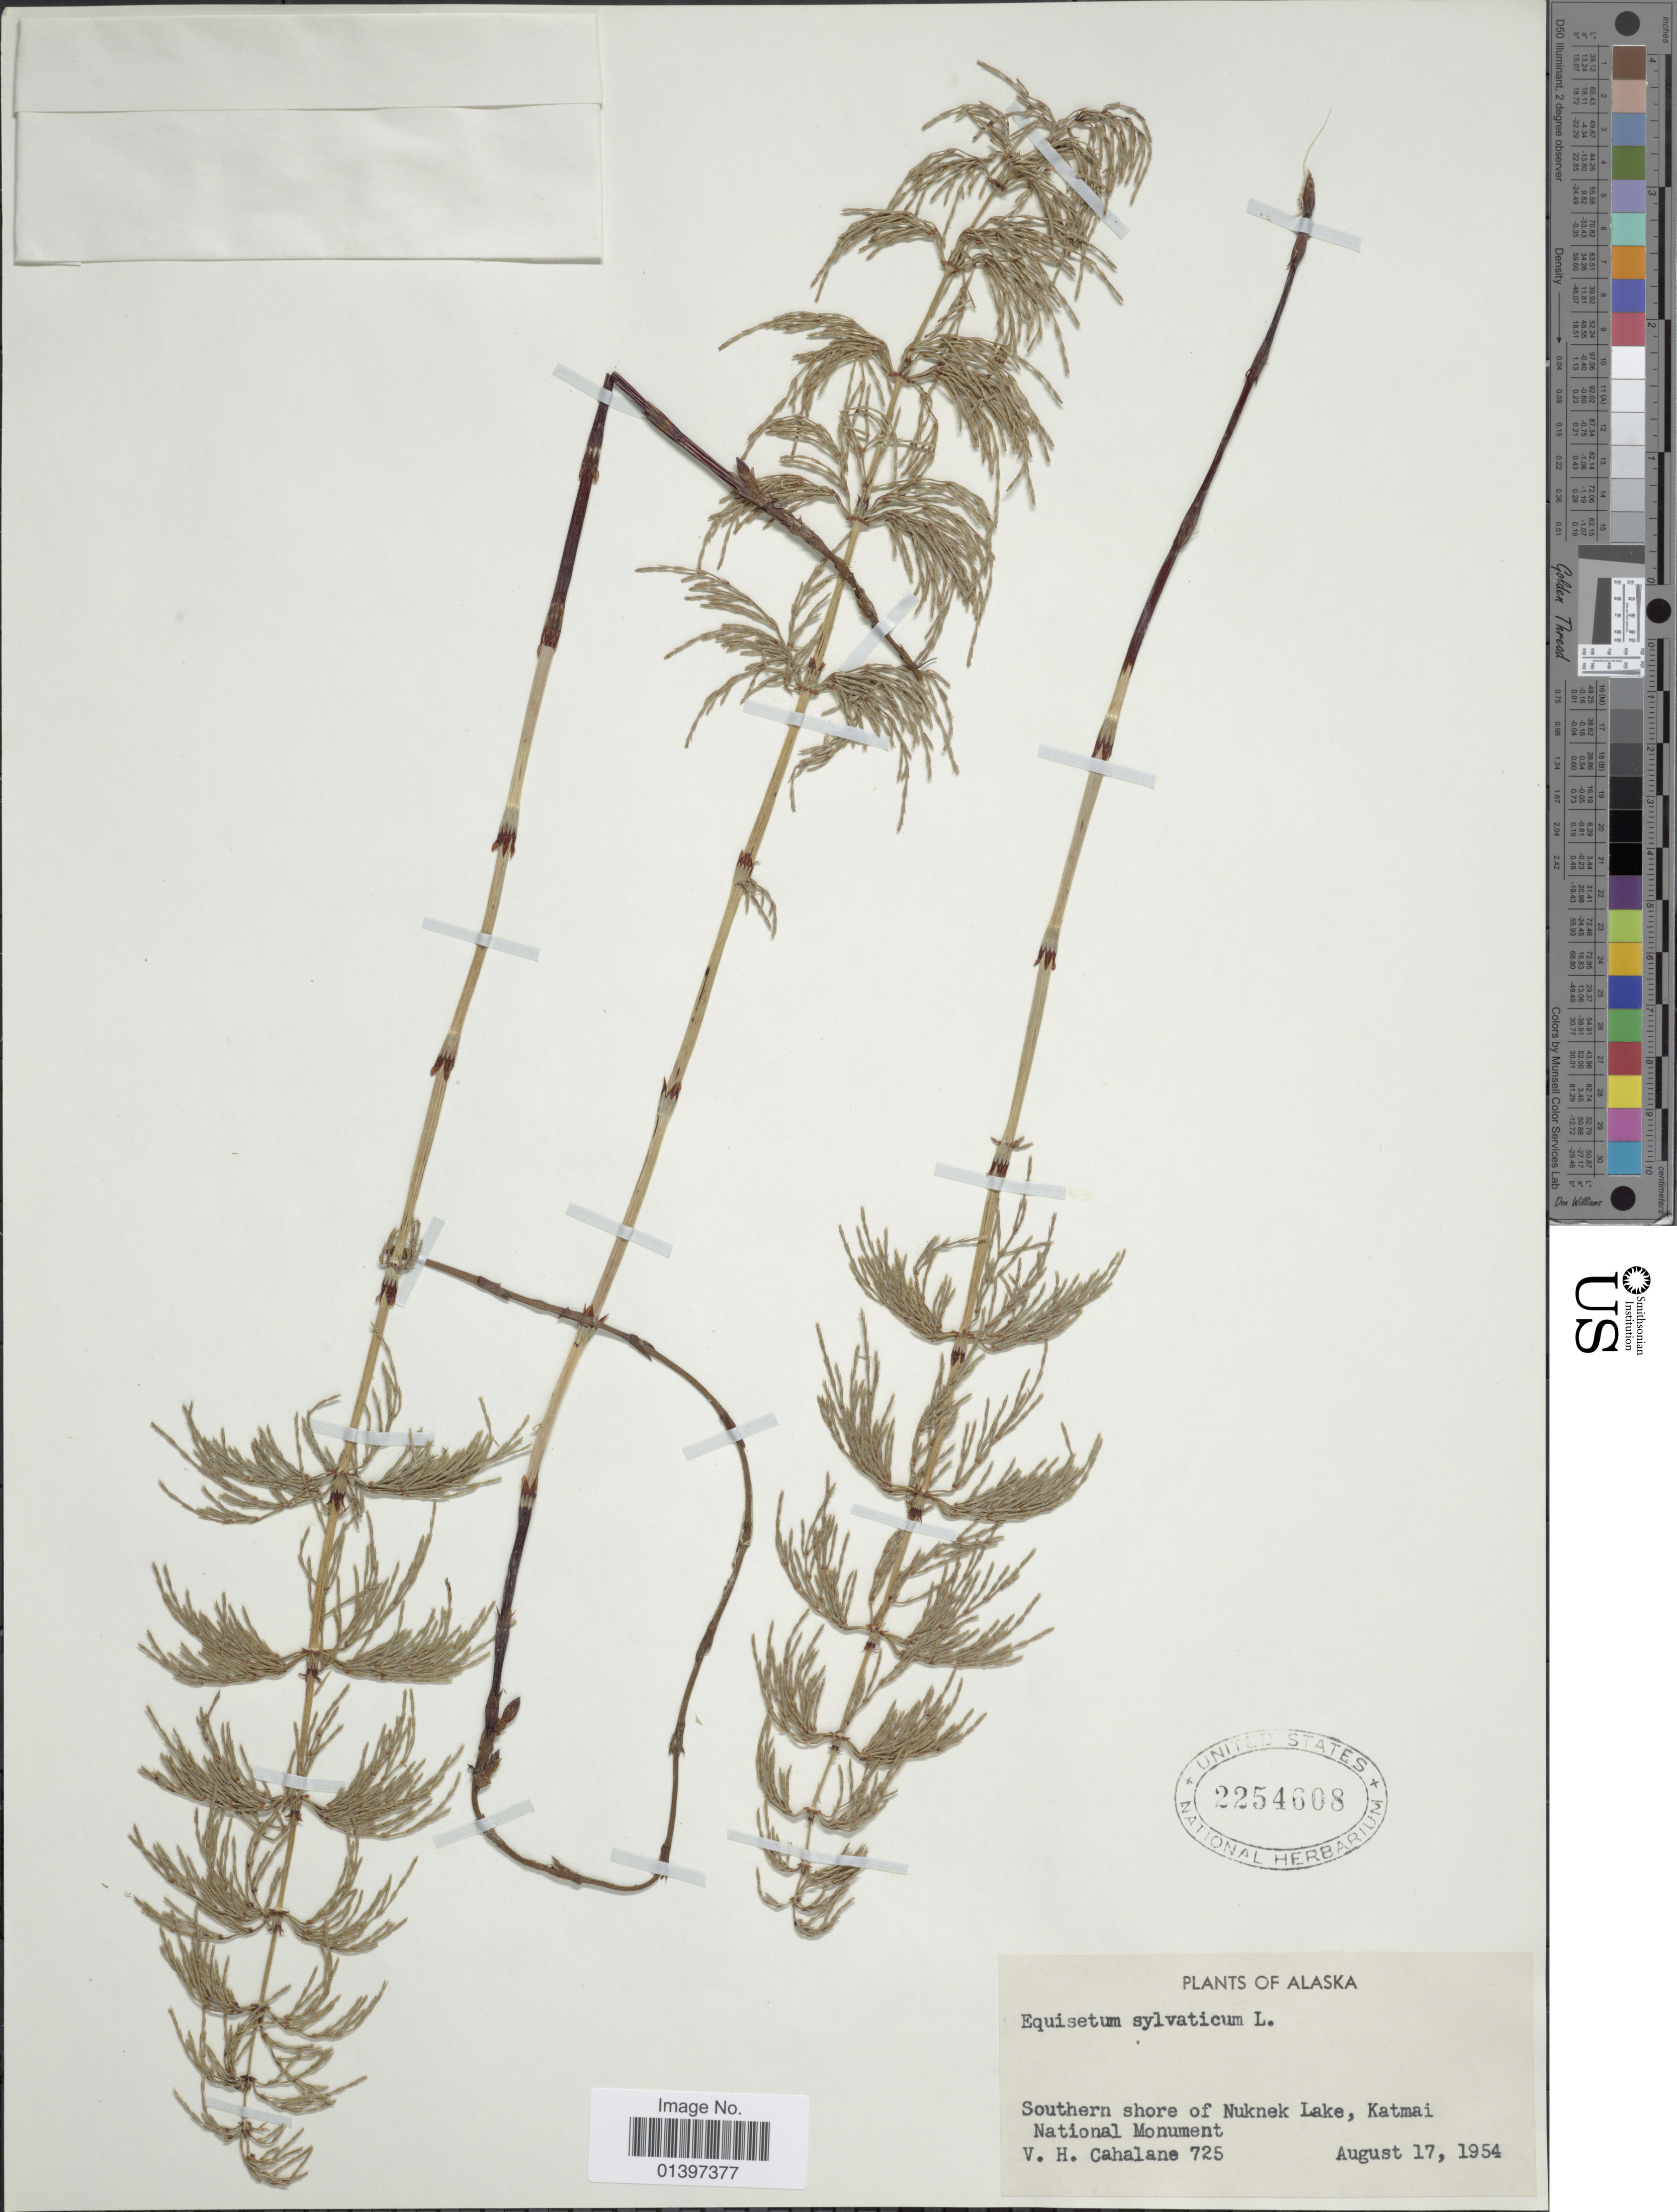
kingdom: Plantae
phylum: Tracheophyta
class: Polypodiopsida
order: Equisetales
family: Equisetaceae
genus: Equisetum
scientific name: Equisetum sylvaticum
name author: L.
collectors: V. Cahalane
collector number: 725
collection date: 1954-08-17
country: United States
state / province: Alaska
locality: Southern shore of Nuknek Lake, Katmai, National Monument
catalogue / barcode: US 2254608